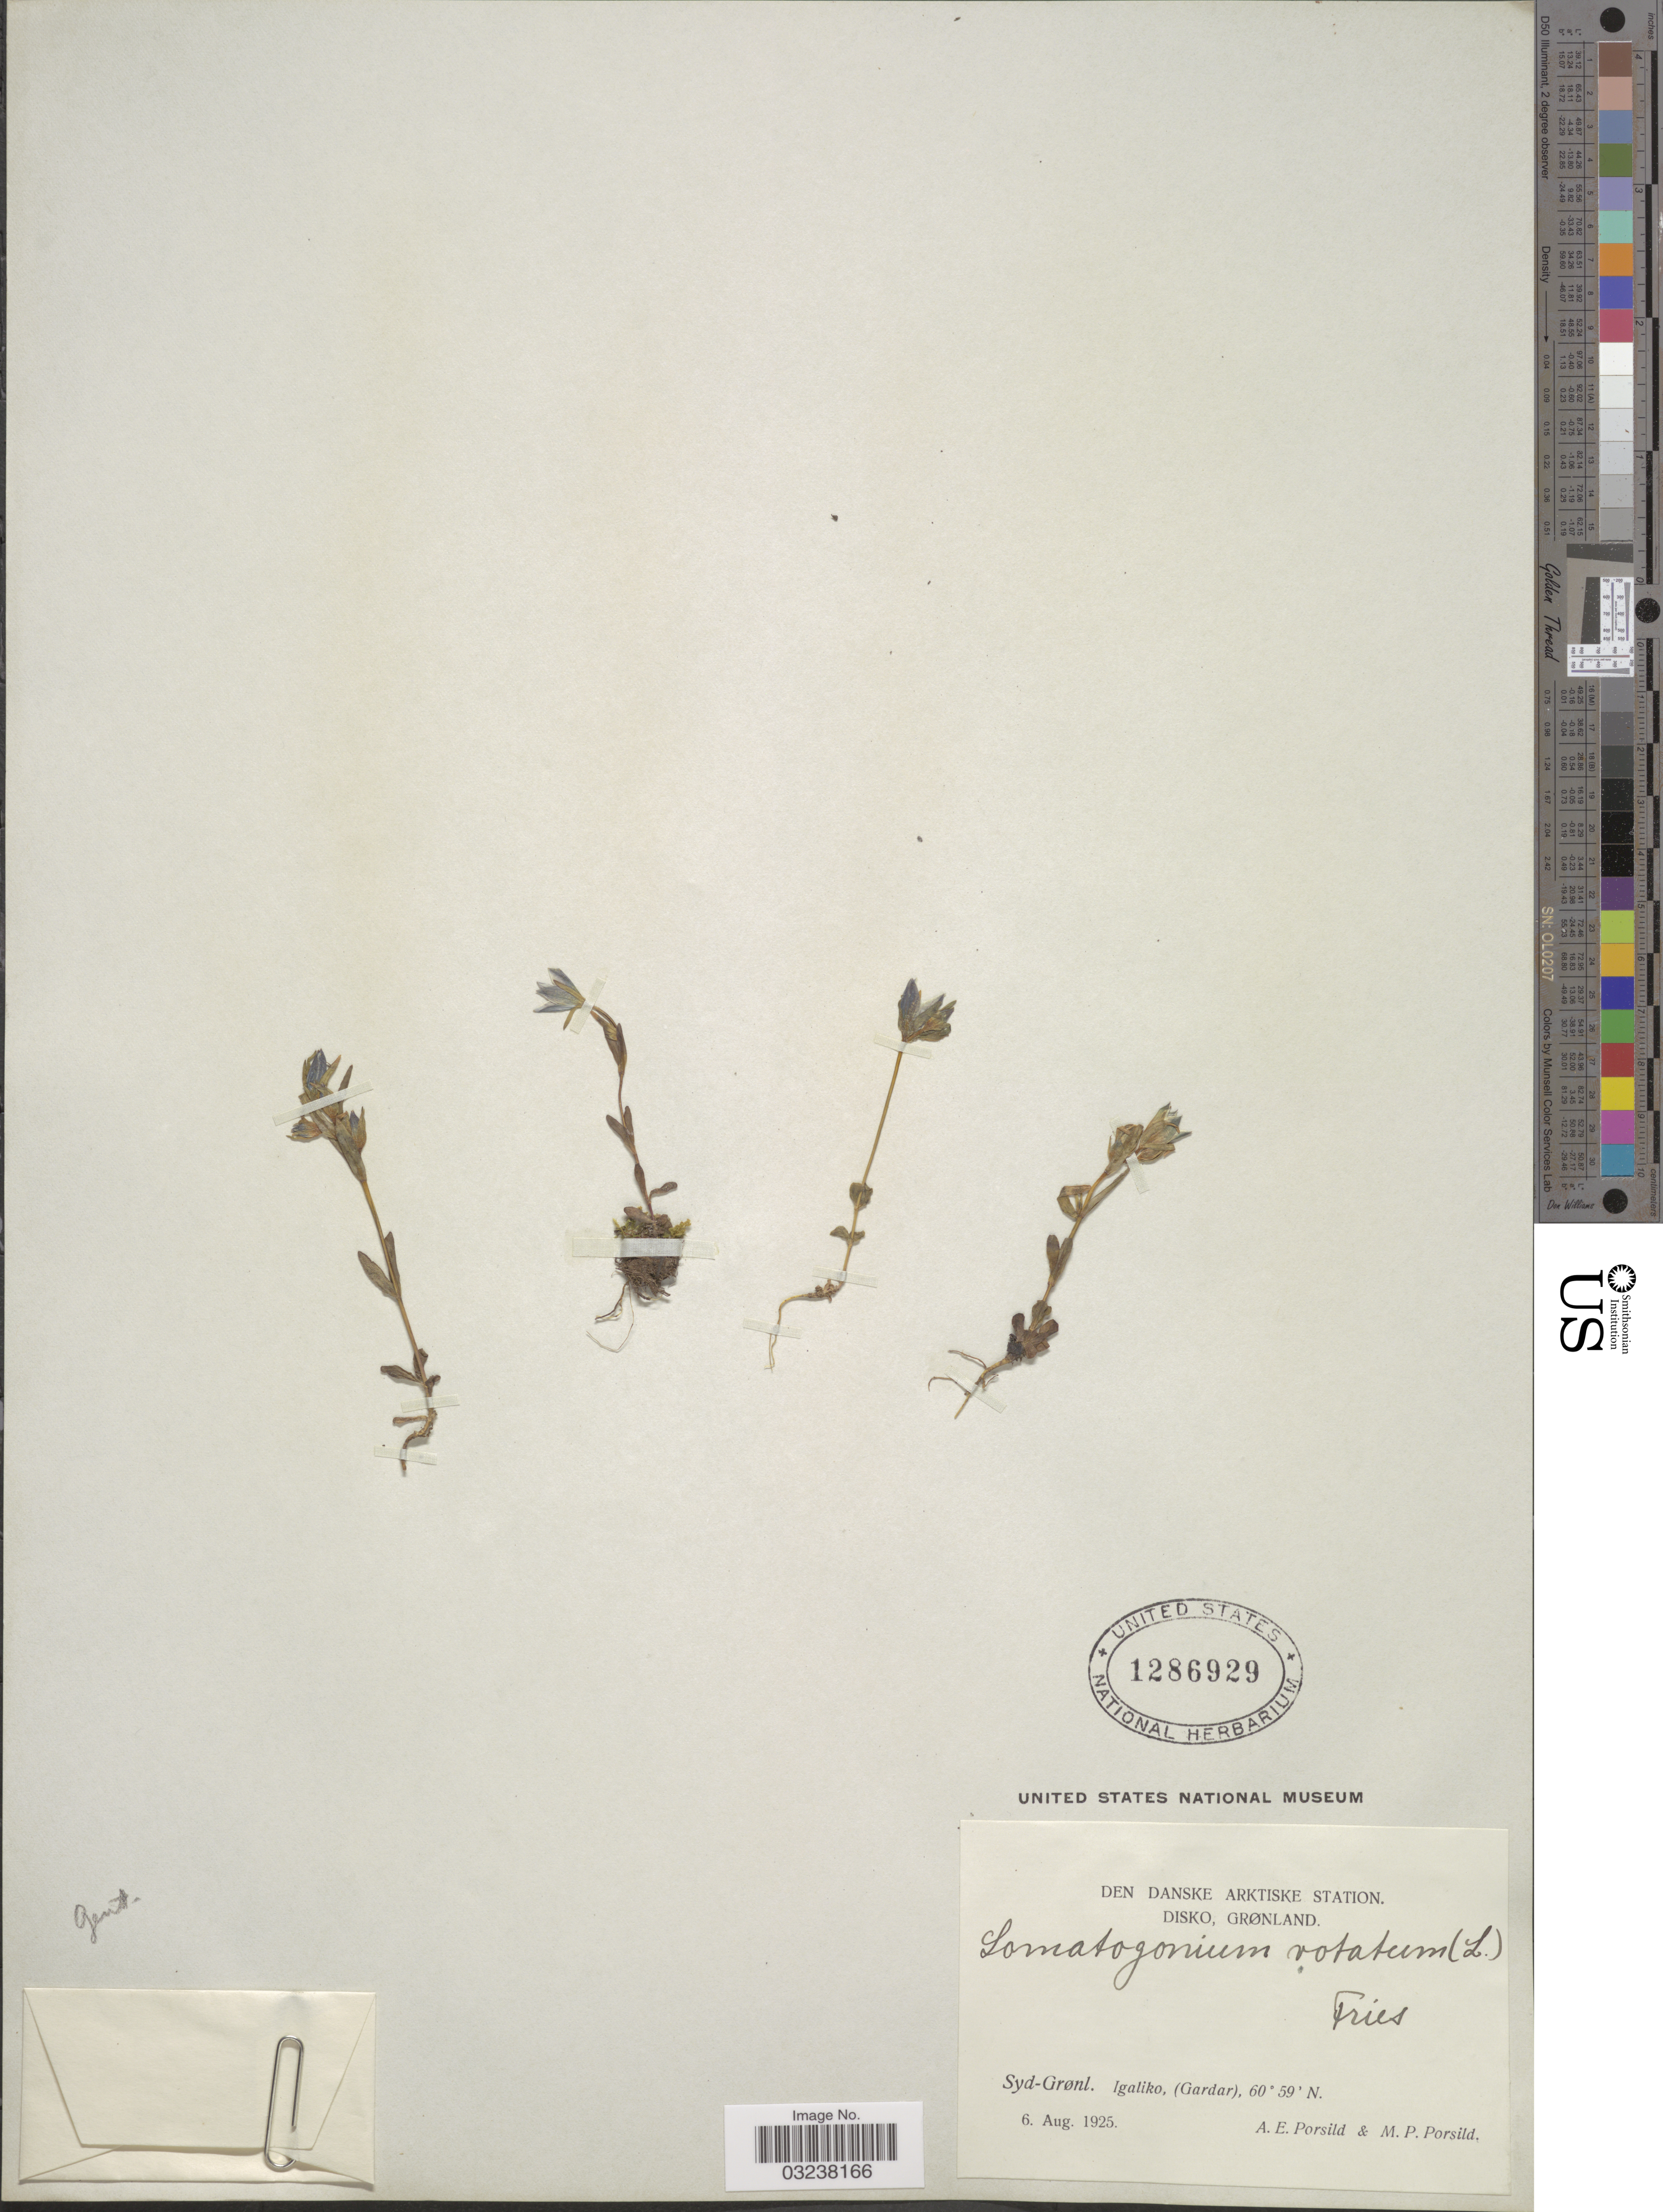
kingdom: Plantae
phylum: Tracheophyta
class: Magnoliopsida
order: Gentianales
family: Gentianaceae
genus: Lomatogonium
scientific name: Lomatogonium rotatum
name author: (L.) Fr.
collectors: A. E. Porsild & M. P. Porsild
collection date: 1925-08-06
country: Greenland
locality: Den Danske Arktiske Station. Disko, Grønland. Syd-Grønl. Igaliko, (Gardar).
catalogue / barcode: US 1286929